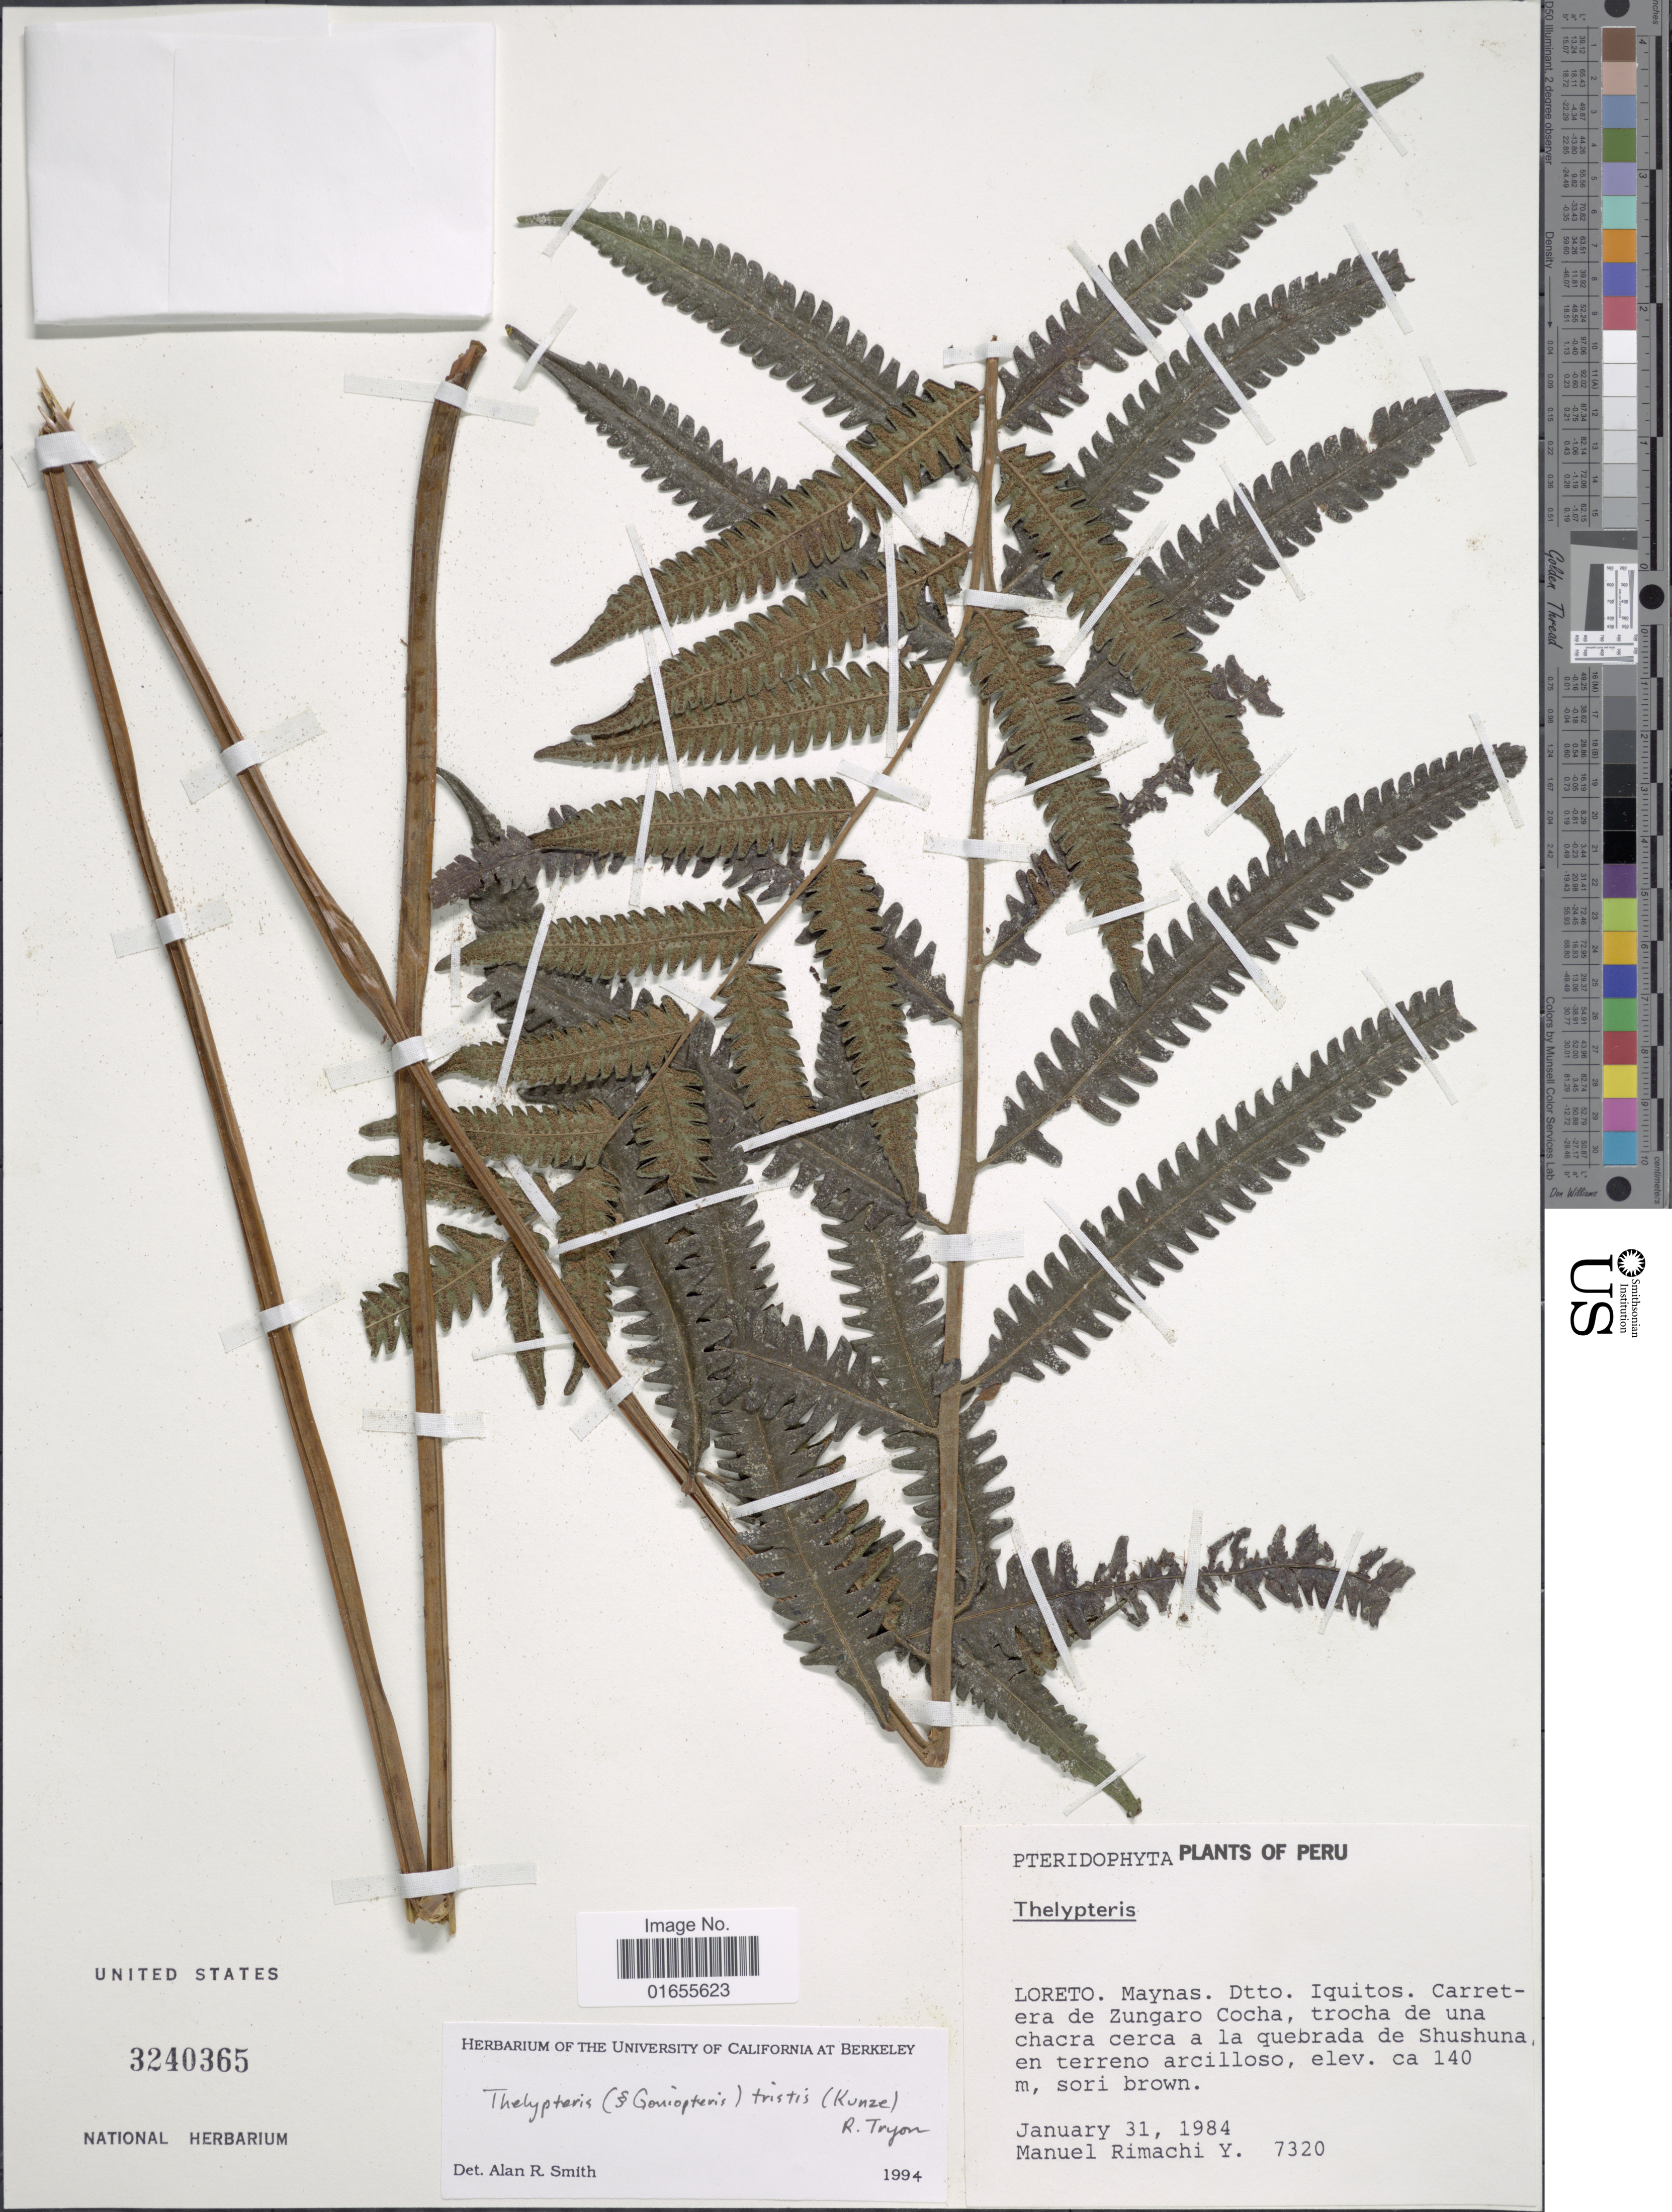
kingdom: Plantae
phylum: Tracheophyta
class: Polypodiopsida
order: Polypodiales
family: Thelypteridaceae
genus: Goniopteris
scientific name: Goniopteris tristis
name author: (Kuntze) Brade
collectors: M. Rimachi Y.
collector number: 7320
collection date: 1984-01-31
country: Peru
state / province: Loreto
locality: Maynas. Dtto. Iquitos. Carretera de Zungaro Cocha, troch de una chacra cerca a la quebrada de Shushuna, en terreno arcilloso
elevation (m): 140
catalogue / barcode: US 3240365